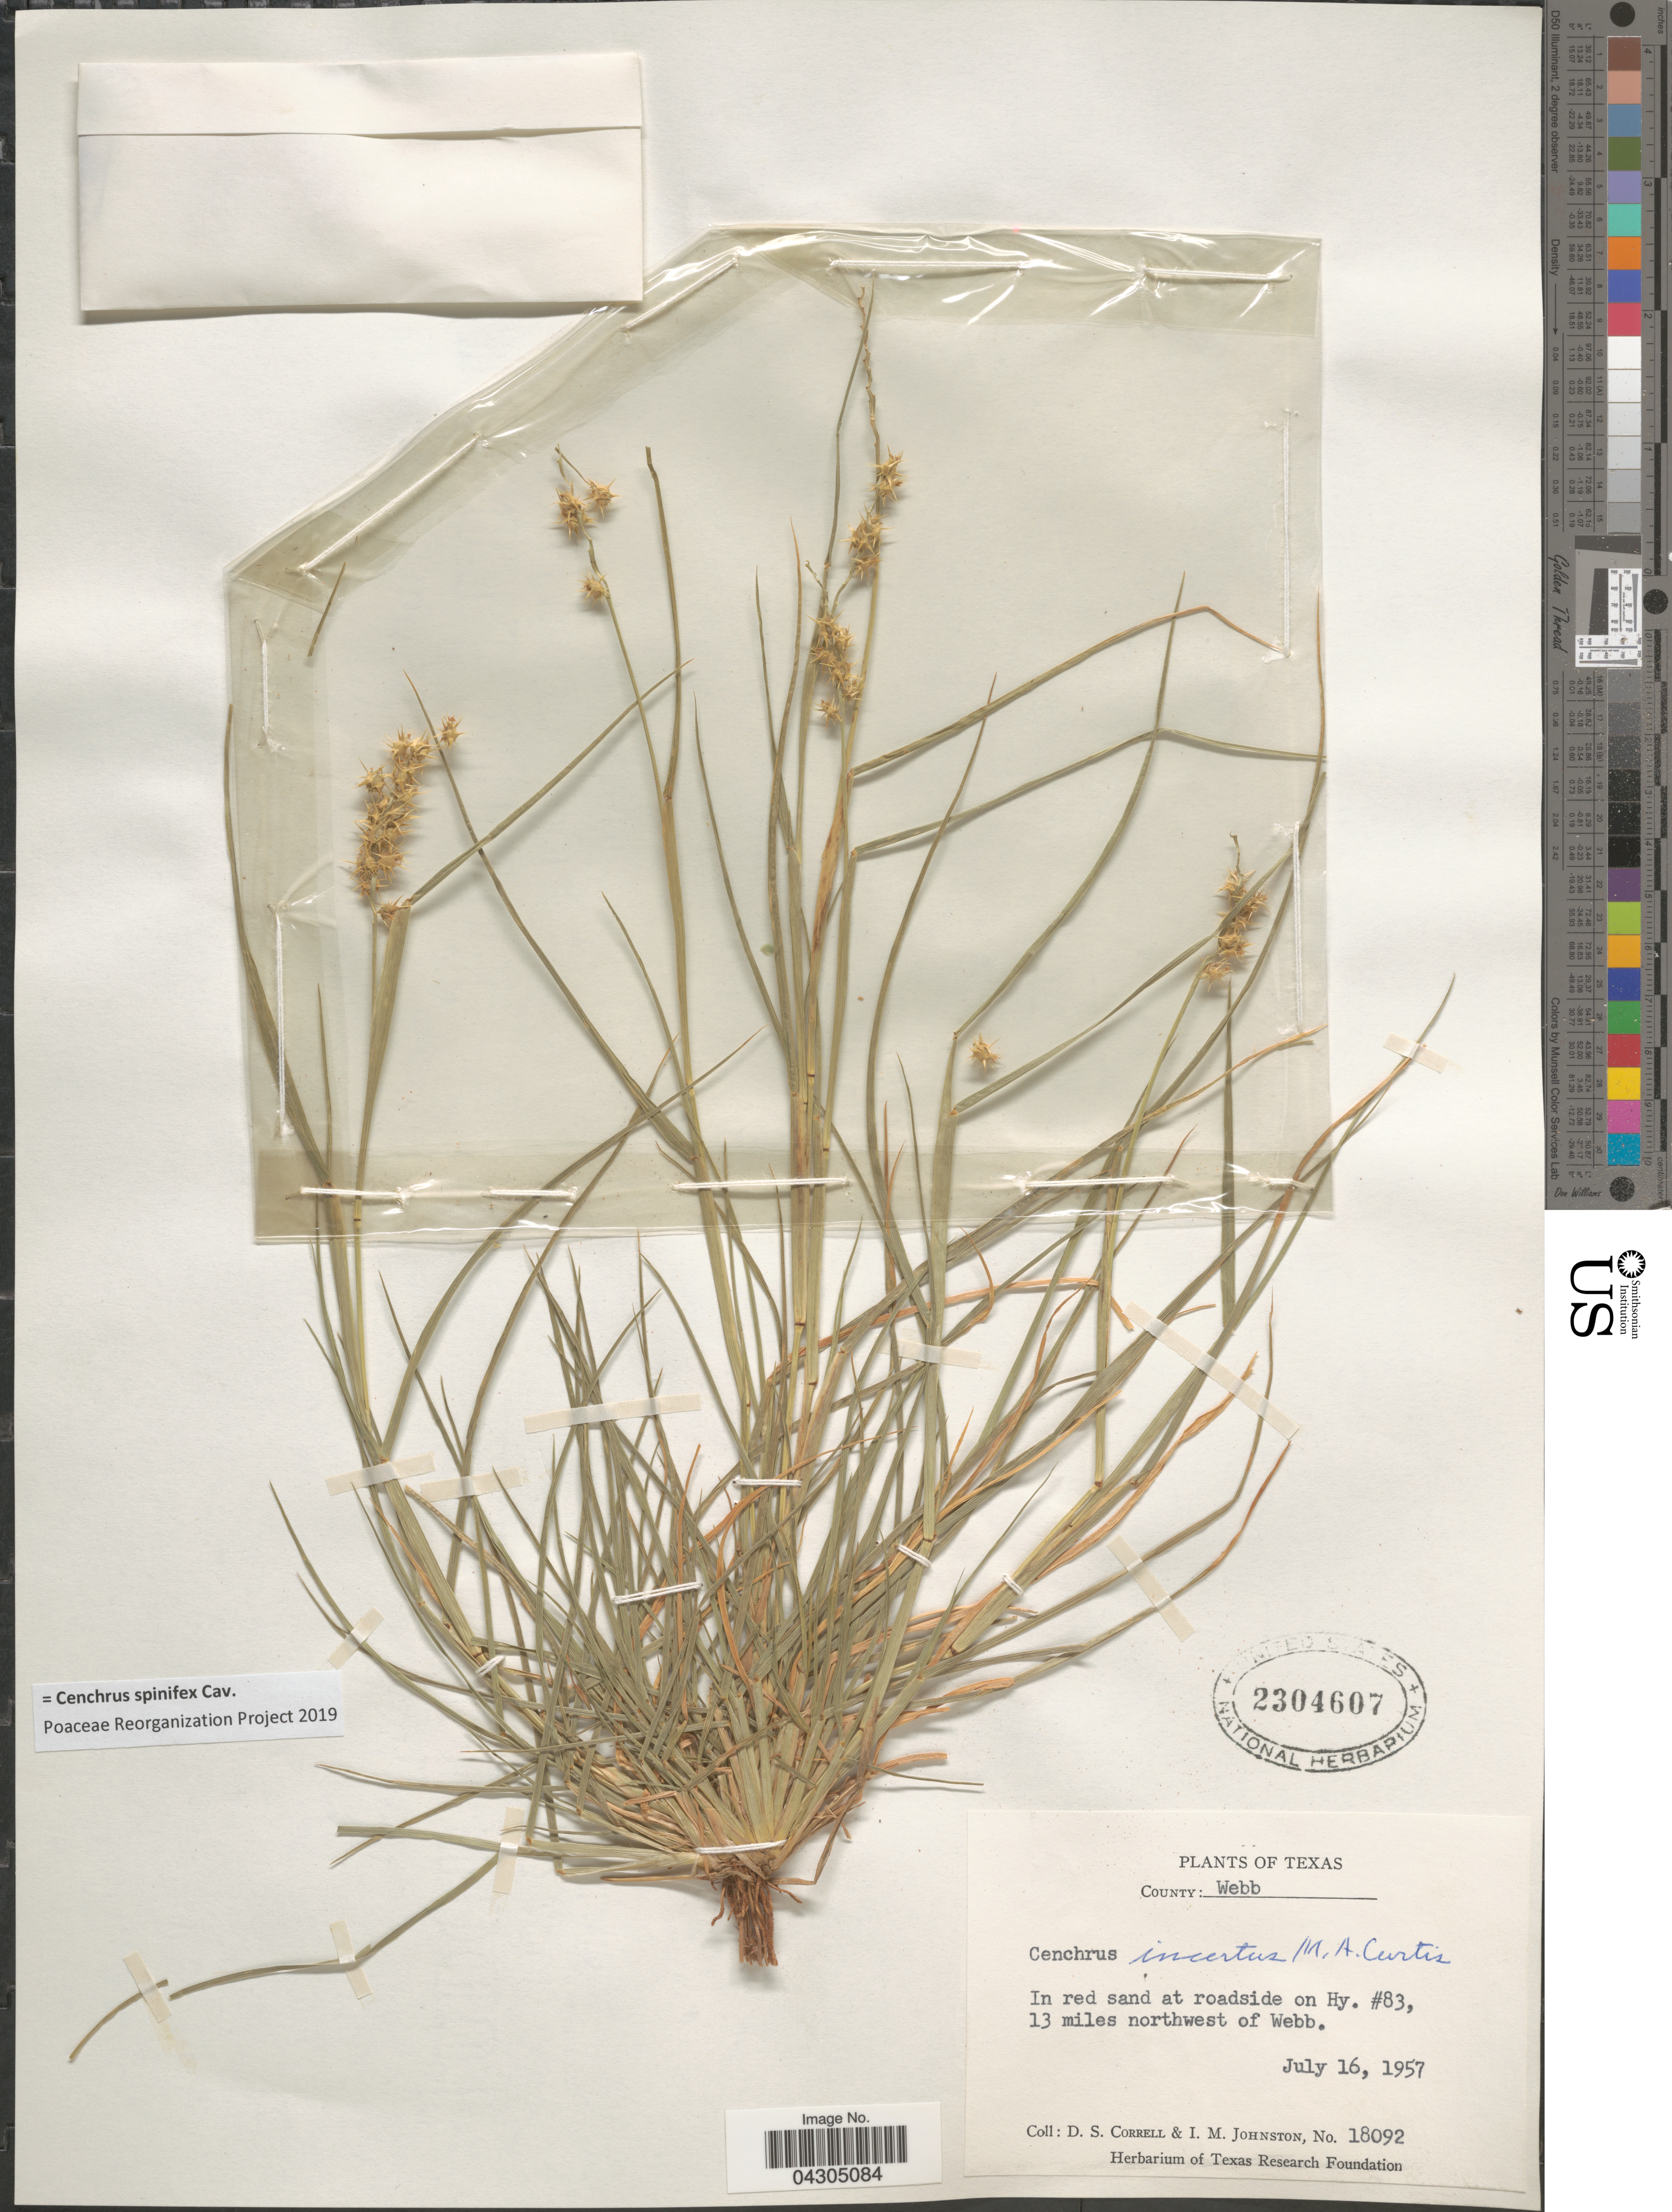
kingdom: Plantae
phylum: Tracheophyta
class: Liliopsida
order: Poales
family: Poaceae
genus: Cenchrus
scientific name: Cenchrus spinifex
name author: Cav.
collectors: D. S. Correll & I.M. Johnston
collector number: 18092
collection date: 1957-07-16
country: United States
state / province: Texas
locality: County: Webb. In red sand at roadside on Hy. #83, 13 miles northwest of Webb.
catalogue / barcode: US 2304607